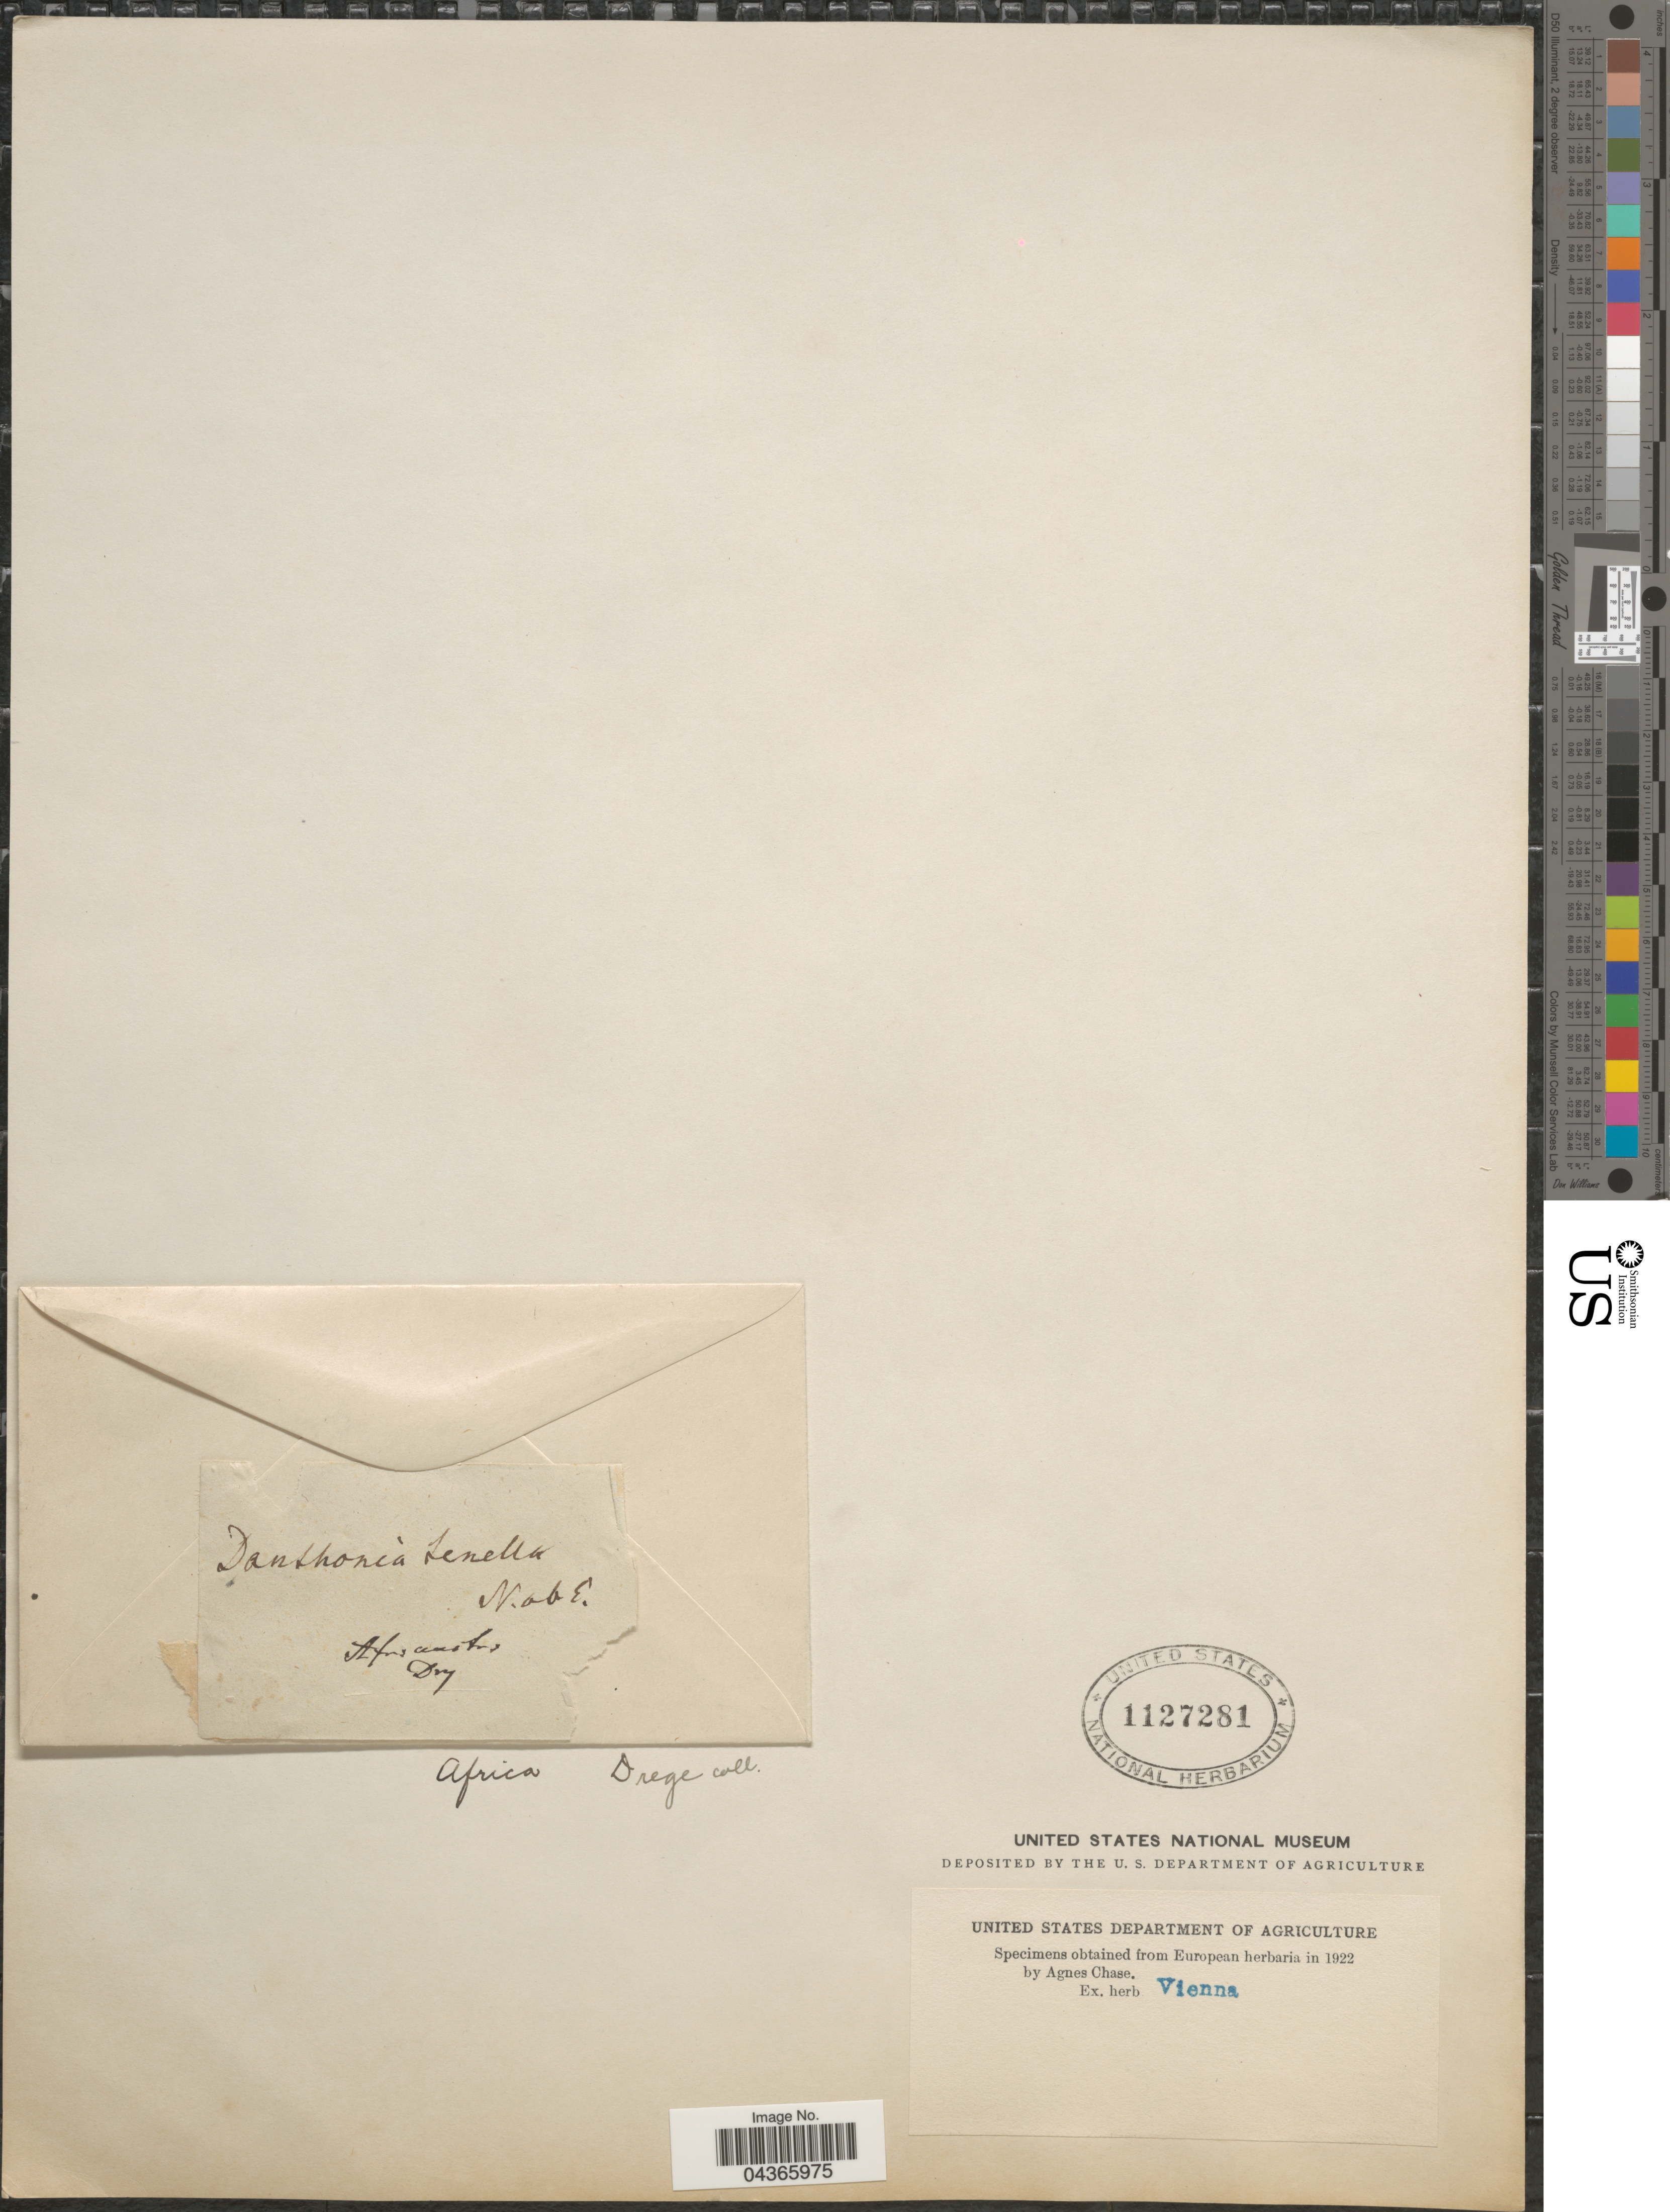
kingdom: Plantae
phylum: Tracheophyta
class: Liliopsida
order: Poales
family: Poaceae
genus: Tribolium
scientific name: Tribolium tenellum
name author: (Nees) Verboom & H.P. Linder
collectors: Drege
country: South Africa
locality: Afr. austral.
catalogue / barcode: US 1127281